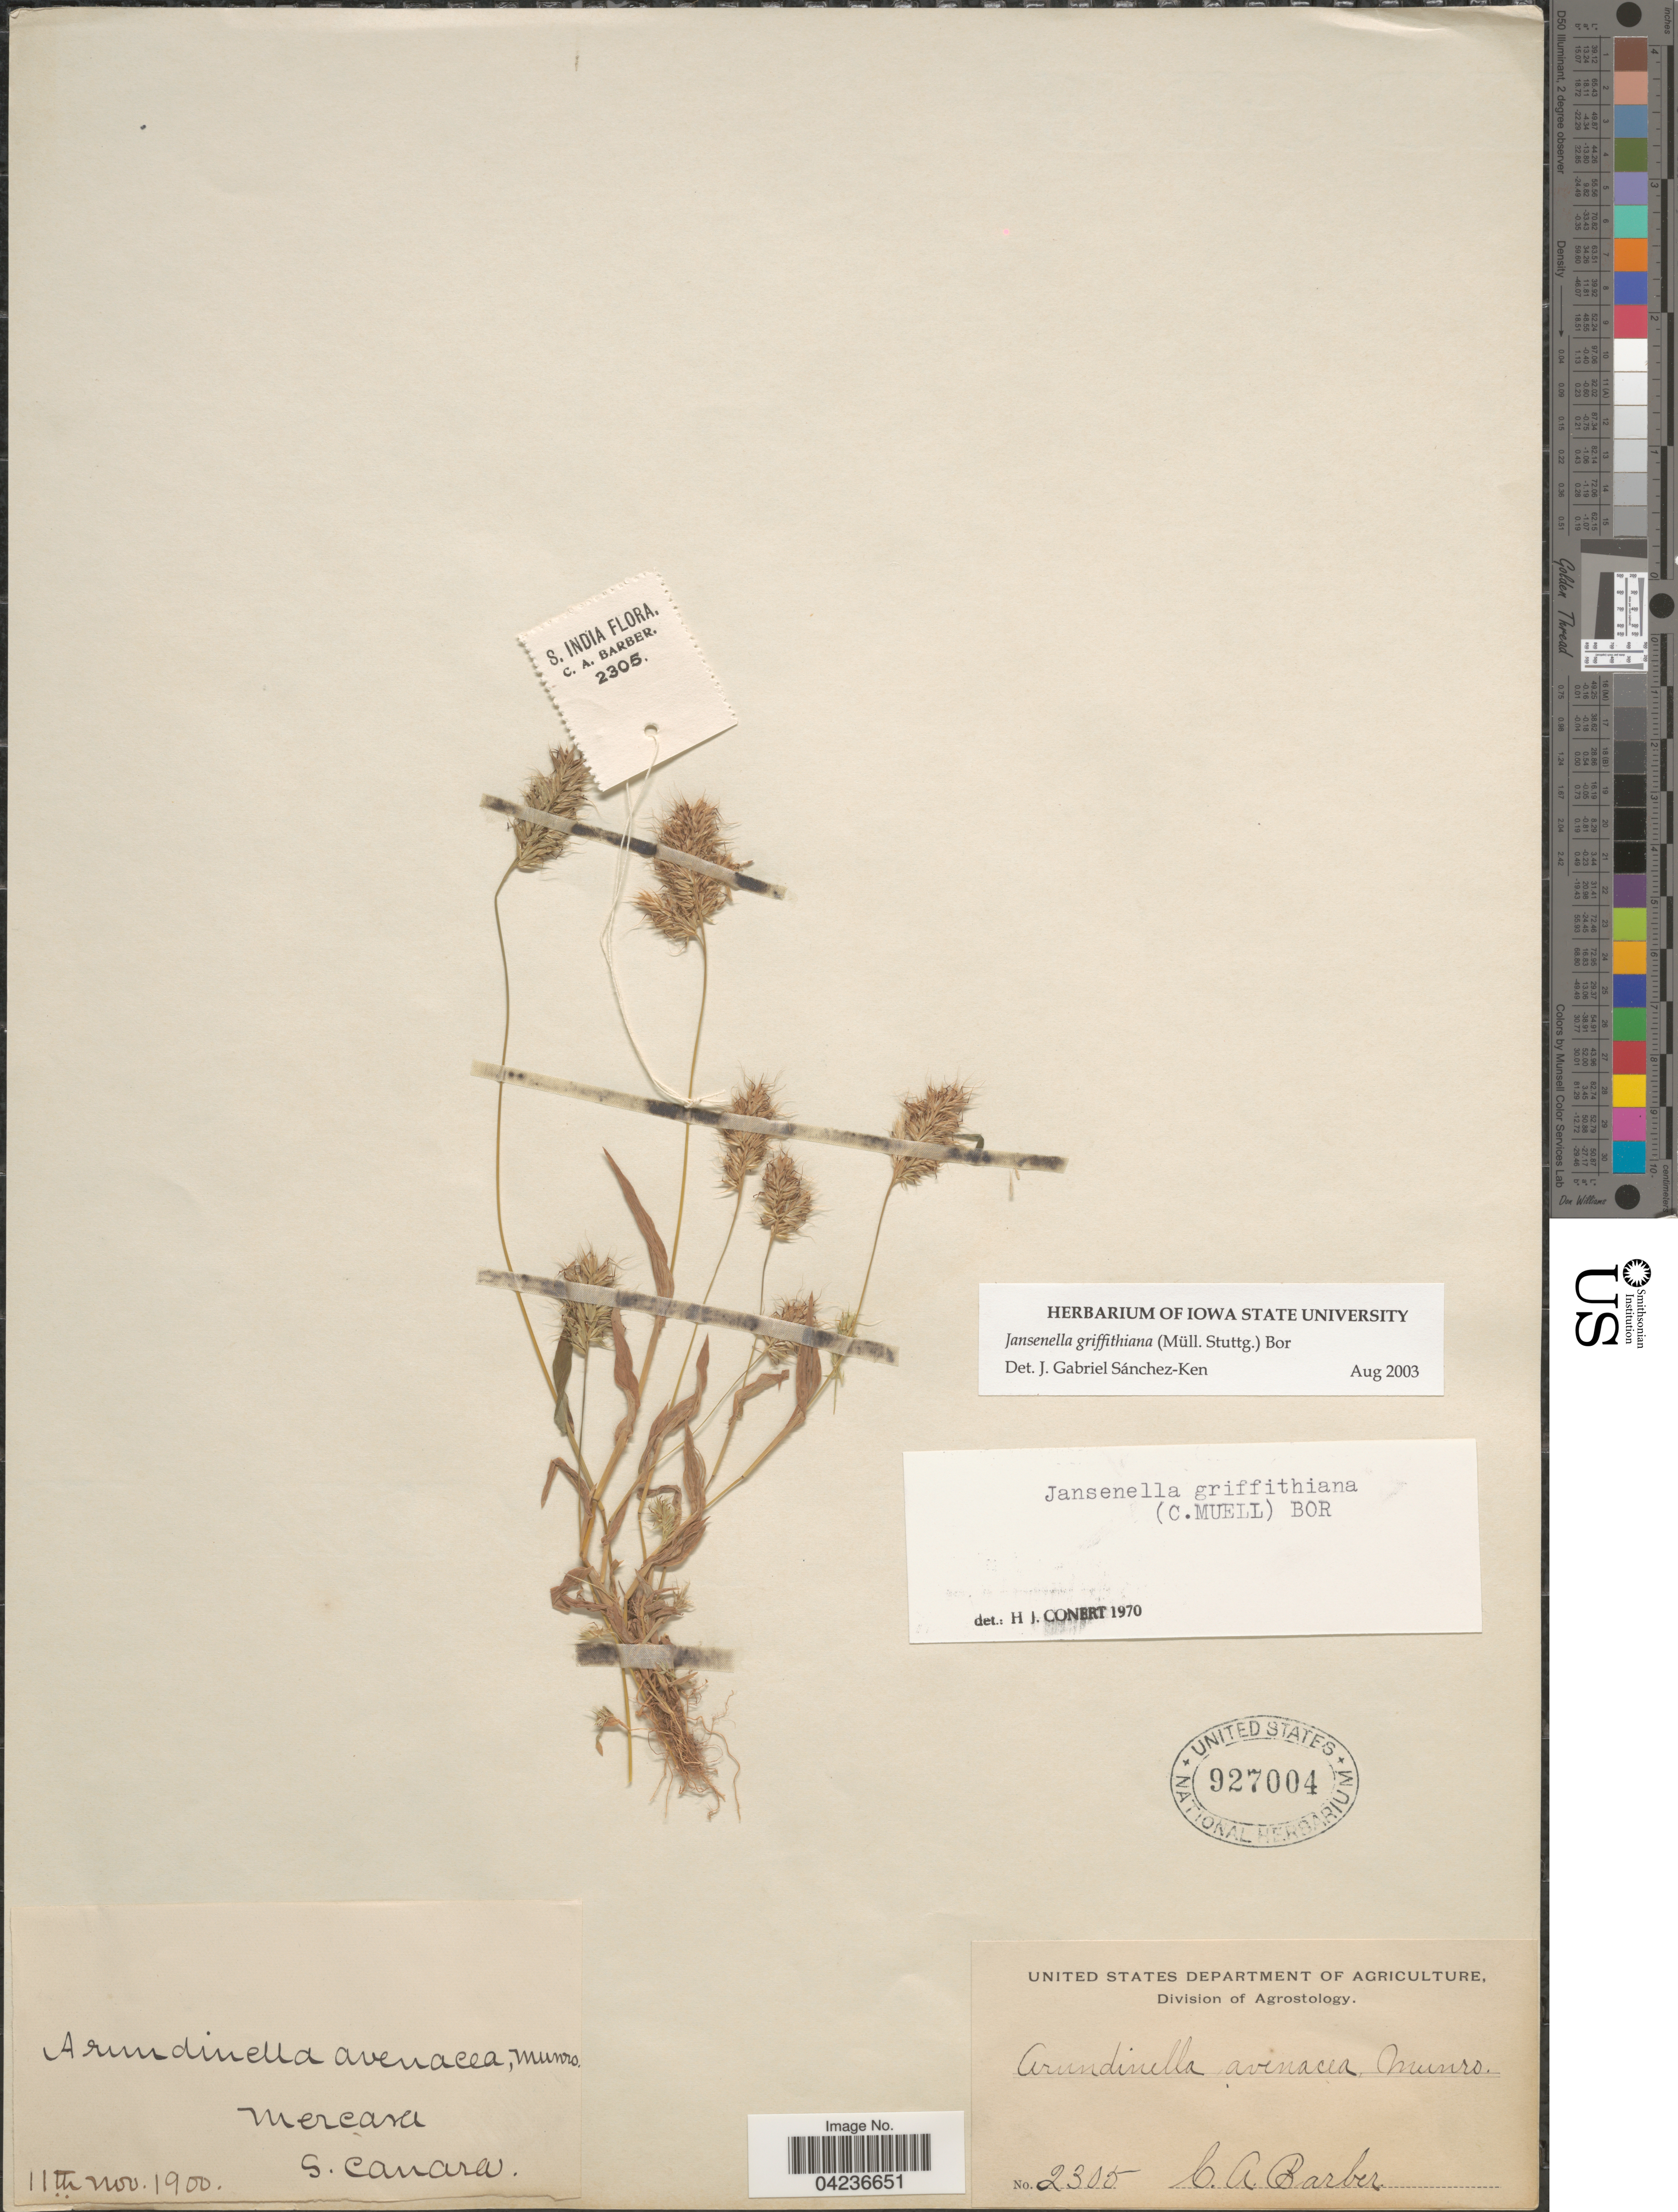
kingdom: Plantae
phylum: Tracheophyta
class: Liliopsida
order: Poales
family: Poaceae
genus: Jansenella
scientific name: Jansenella griffithiana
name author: (Müll. Stuttg.) Bor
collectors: C. Barber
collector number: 2305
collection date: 1900-11-11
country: India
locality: Mercara. S. Canara.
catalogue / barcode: US 927004